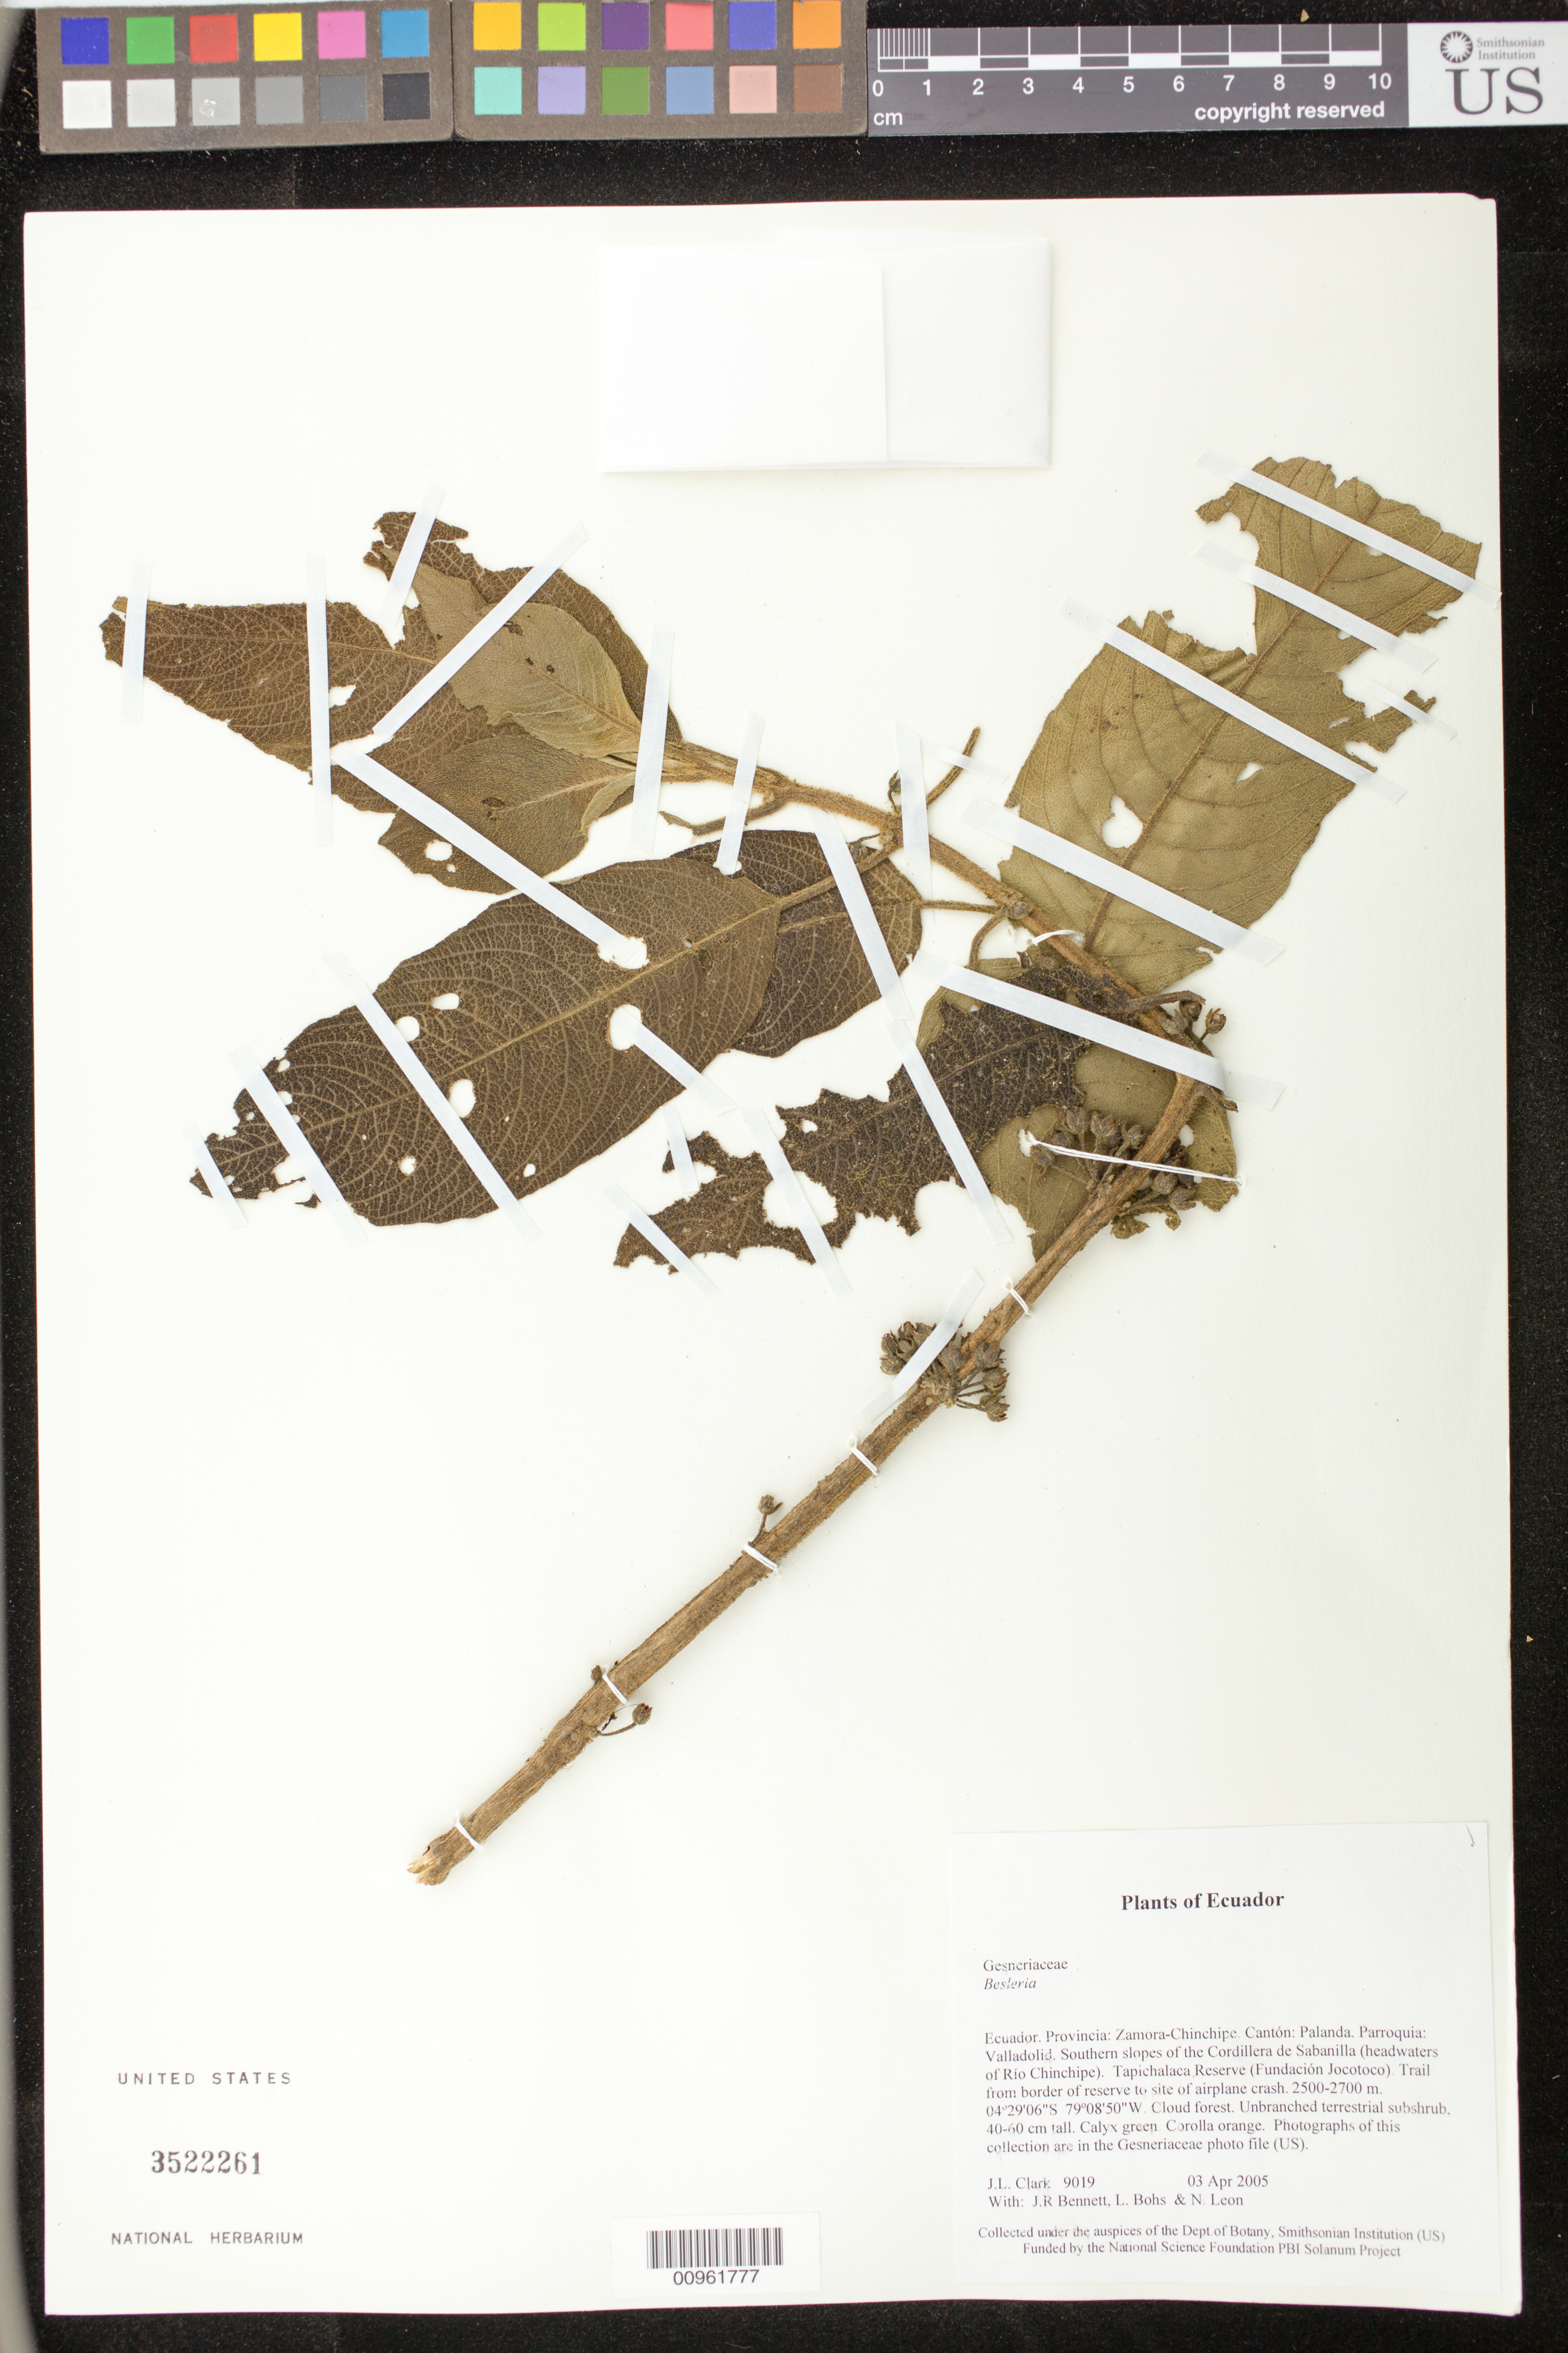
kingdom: Plantae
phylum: Tracheophyta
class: Magnoliopsida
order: Lamiales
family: Gesneriaceae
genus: Besleria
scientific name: Besleria sp.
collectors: J. L. Clark, J. R. Bennett, L. A. Bohs & N. Leon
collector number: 9019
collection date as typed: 03 Apr 2005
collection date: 2005-04-03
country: Ecuador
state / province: Zamora-Chinchipe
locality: Palanda. Parroquia: Valladolid. Southern slopes of the Cordillera de Sabanilla (headwaters of Río Chinchipe). Tapichalaca Reserve (Fundación Jocotoco). Trail from border of reserve to site of airplane crash.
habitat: Cloud forest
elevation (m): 2500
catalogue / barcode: US 3522261